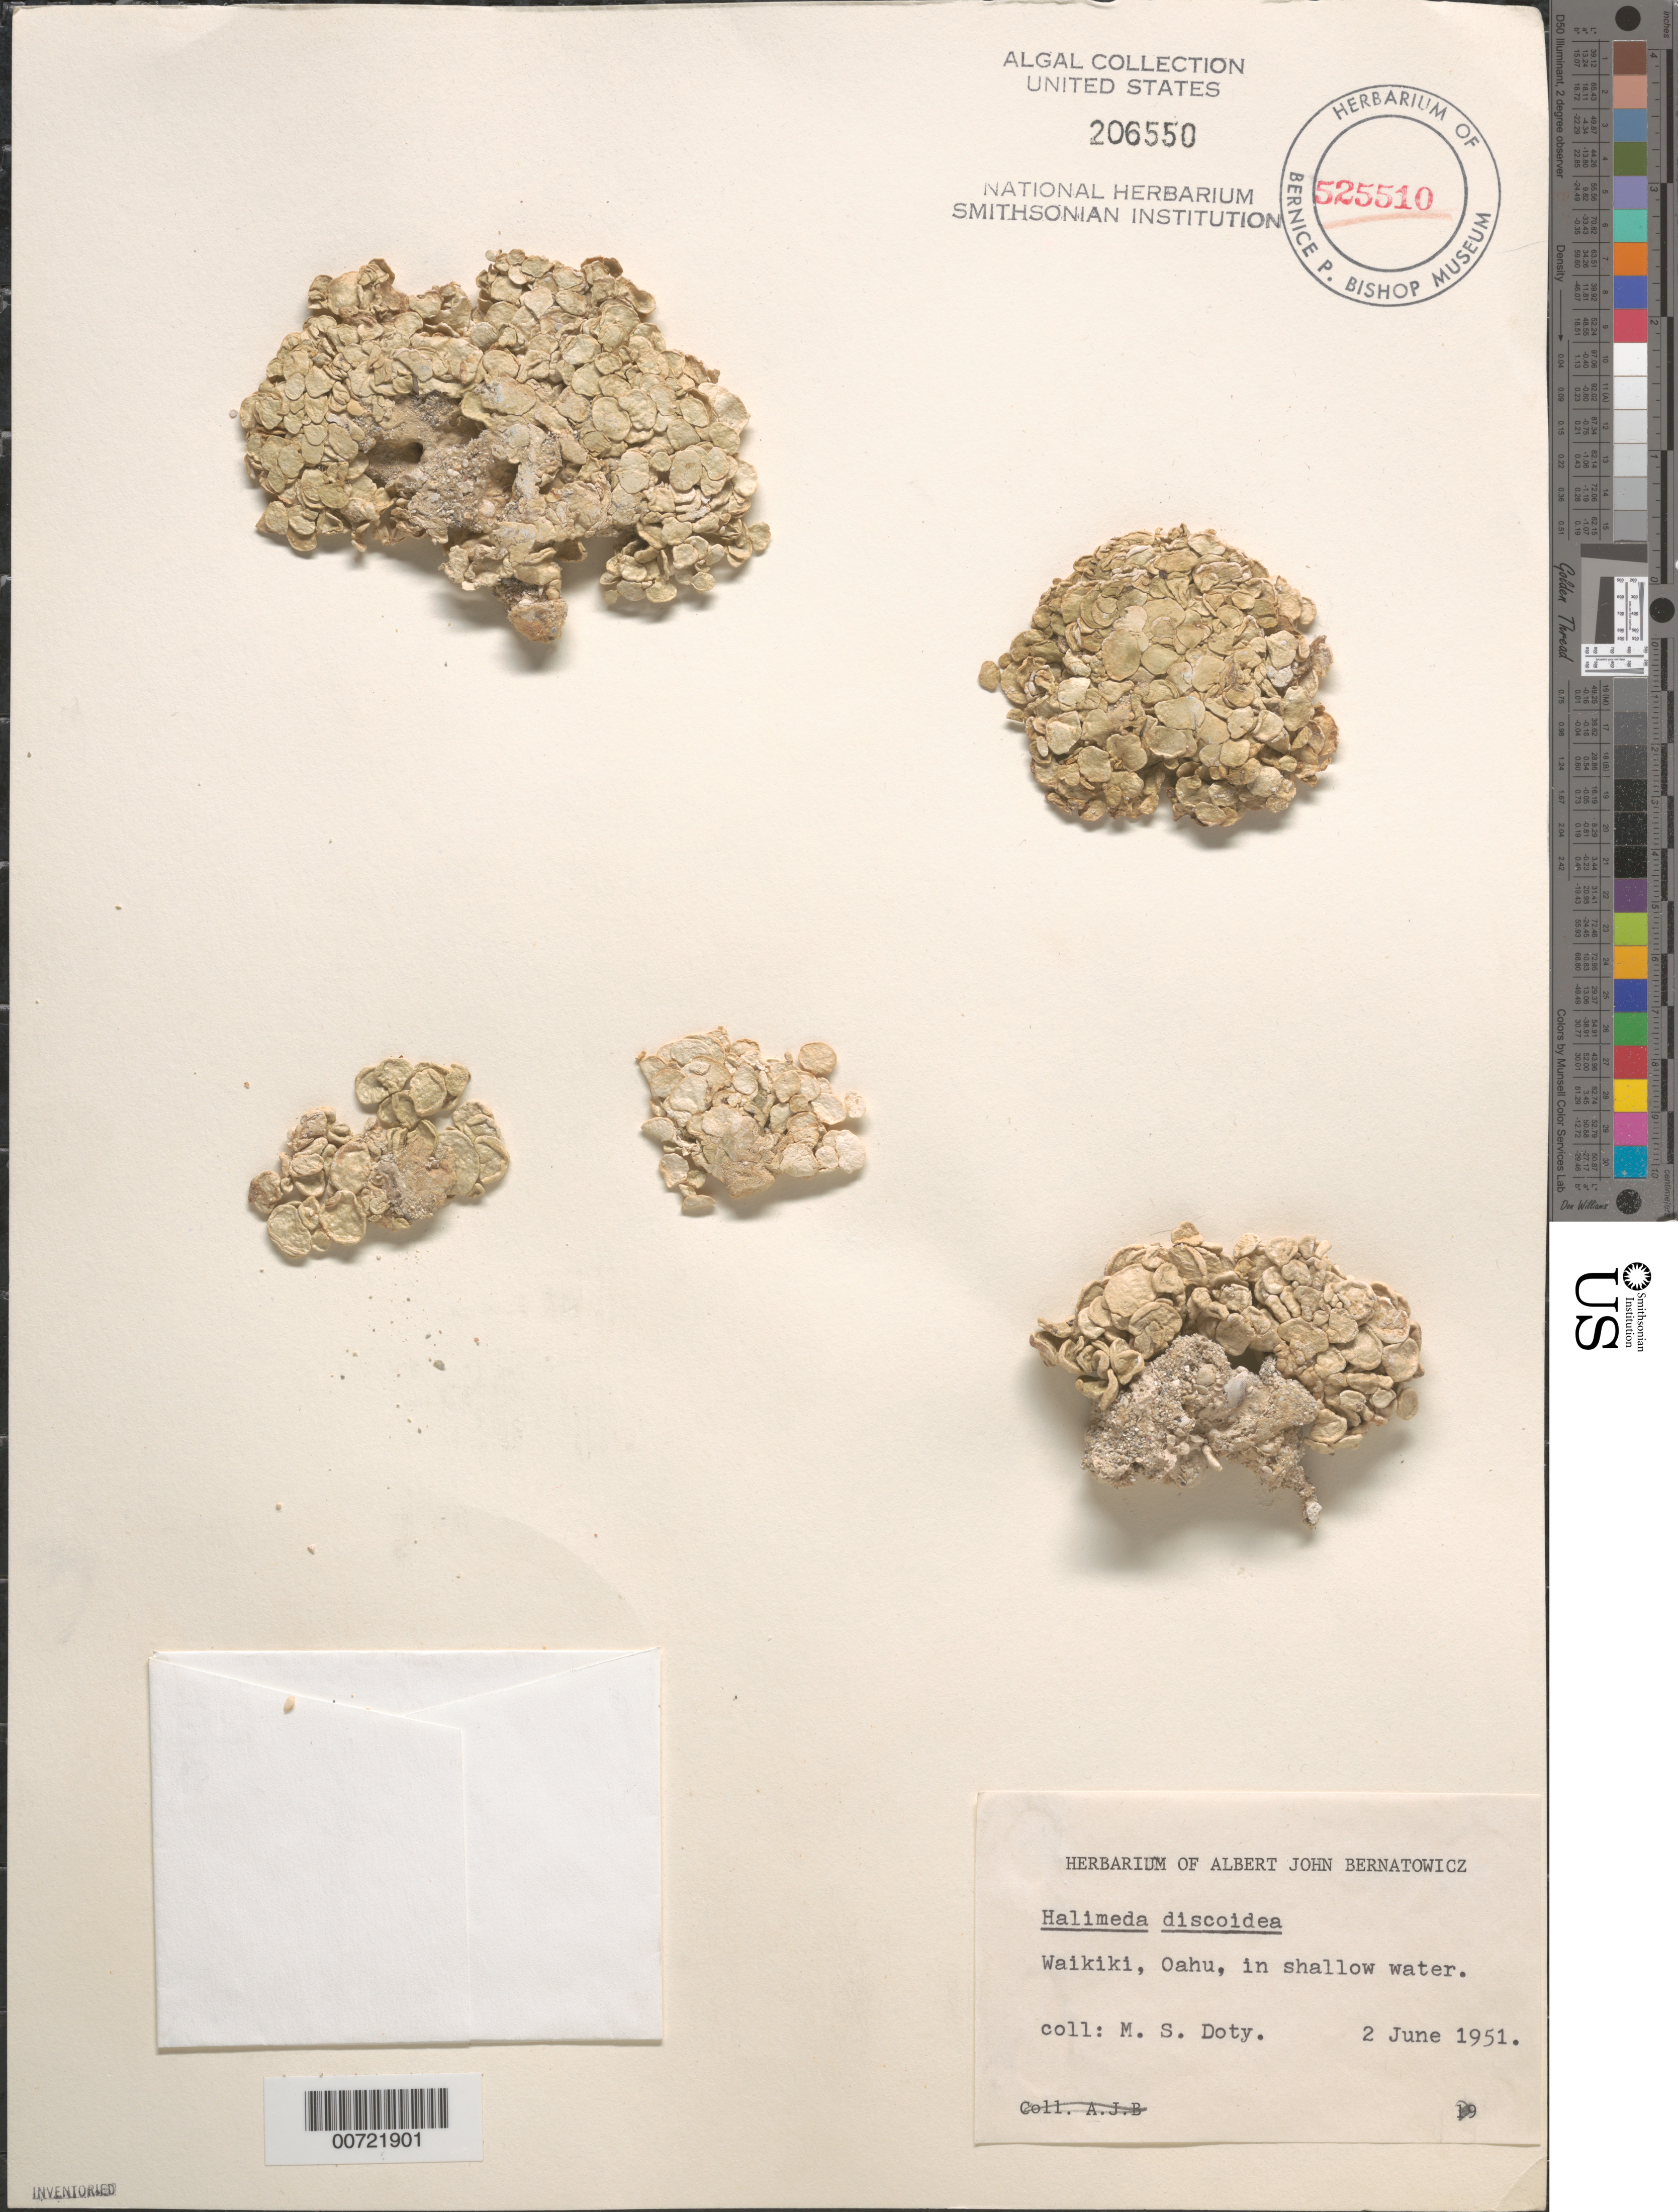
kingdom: Plantae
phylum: Chlorophyta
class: Ulvophyceae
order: Bryopsidales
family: Halimedaceae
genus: Halimeda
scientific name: Halimeda discoidea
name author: Decne.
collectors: M. S. Doty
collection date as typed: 02 Jun 1951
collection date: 1951-06-02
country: United States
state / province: Hawaii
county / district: Honolulu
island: Oahu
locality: Waikiki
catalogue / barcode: US 206550